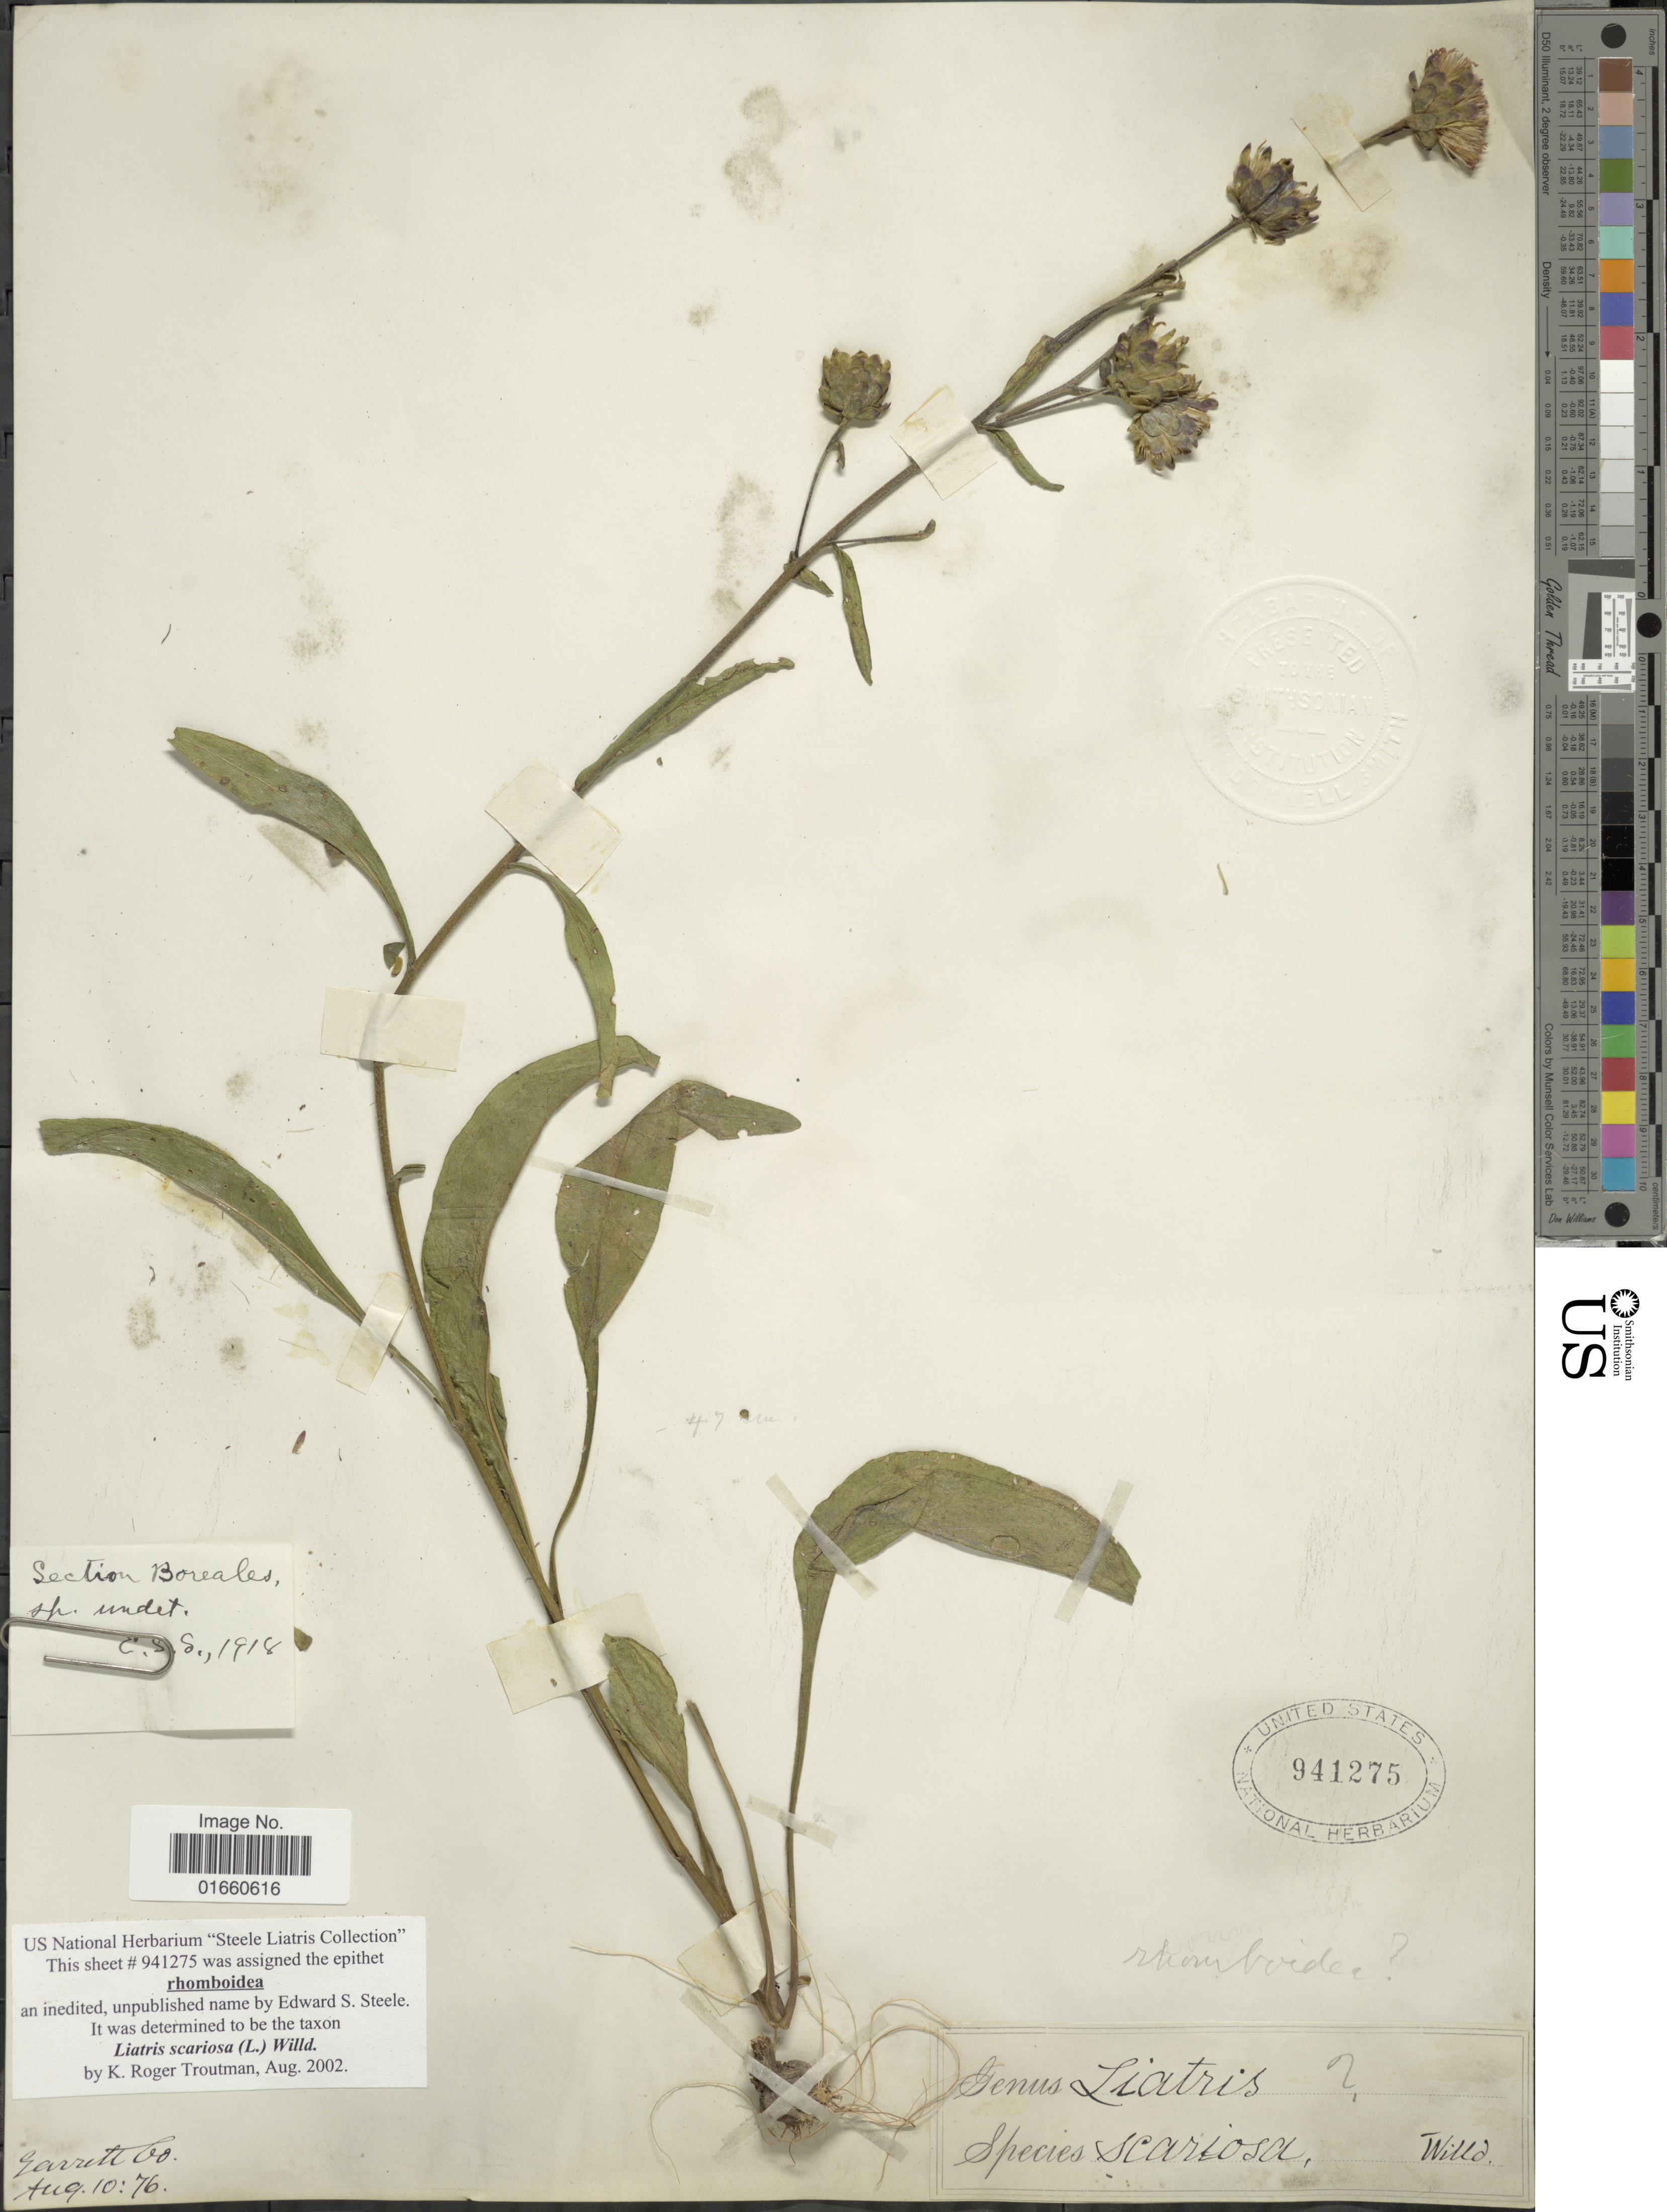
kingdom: Plantae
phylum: Tracheophyta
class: Magnoliopsida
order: Asterales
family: Asteraceae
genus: Liatris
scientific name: Liatris scariosa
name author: (L.) Willd.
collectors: C. S. S.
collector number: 1918?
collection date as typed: Transcribed d/m/y: 10/8/76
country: United States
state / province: Maryland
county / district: Garrett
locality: Garrett Co.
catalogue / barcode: US 941275